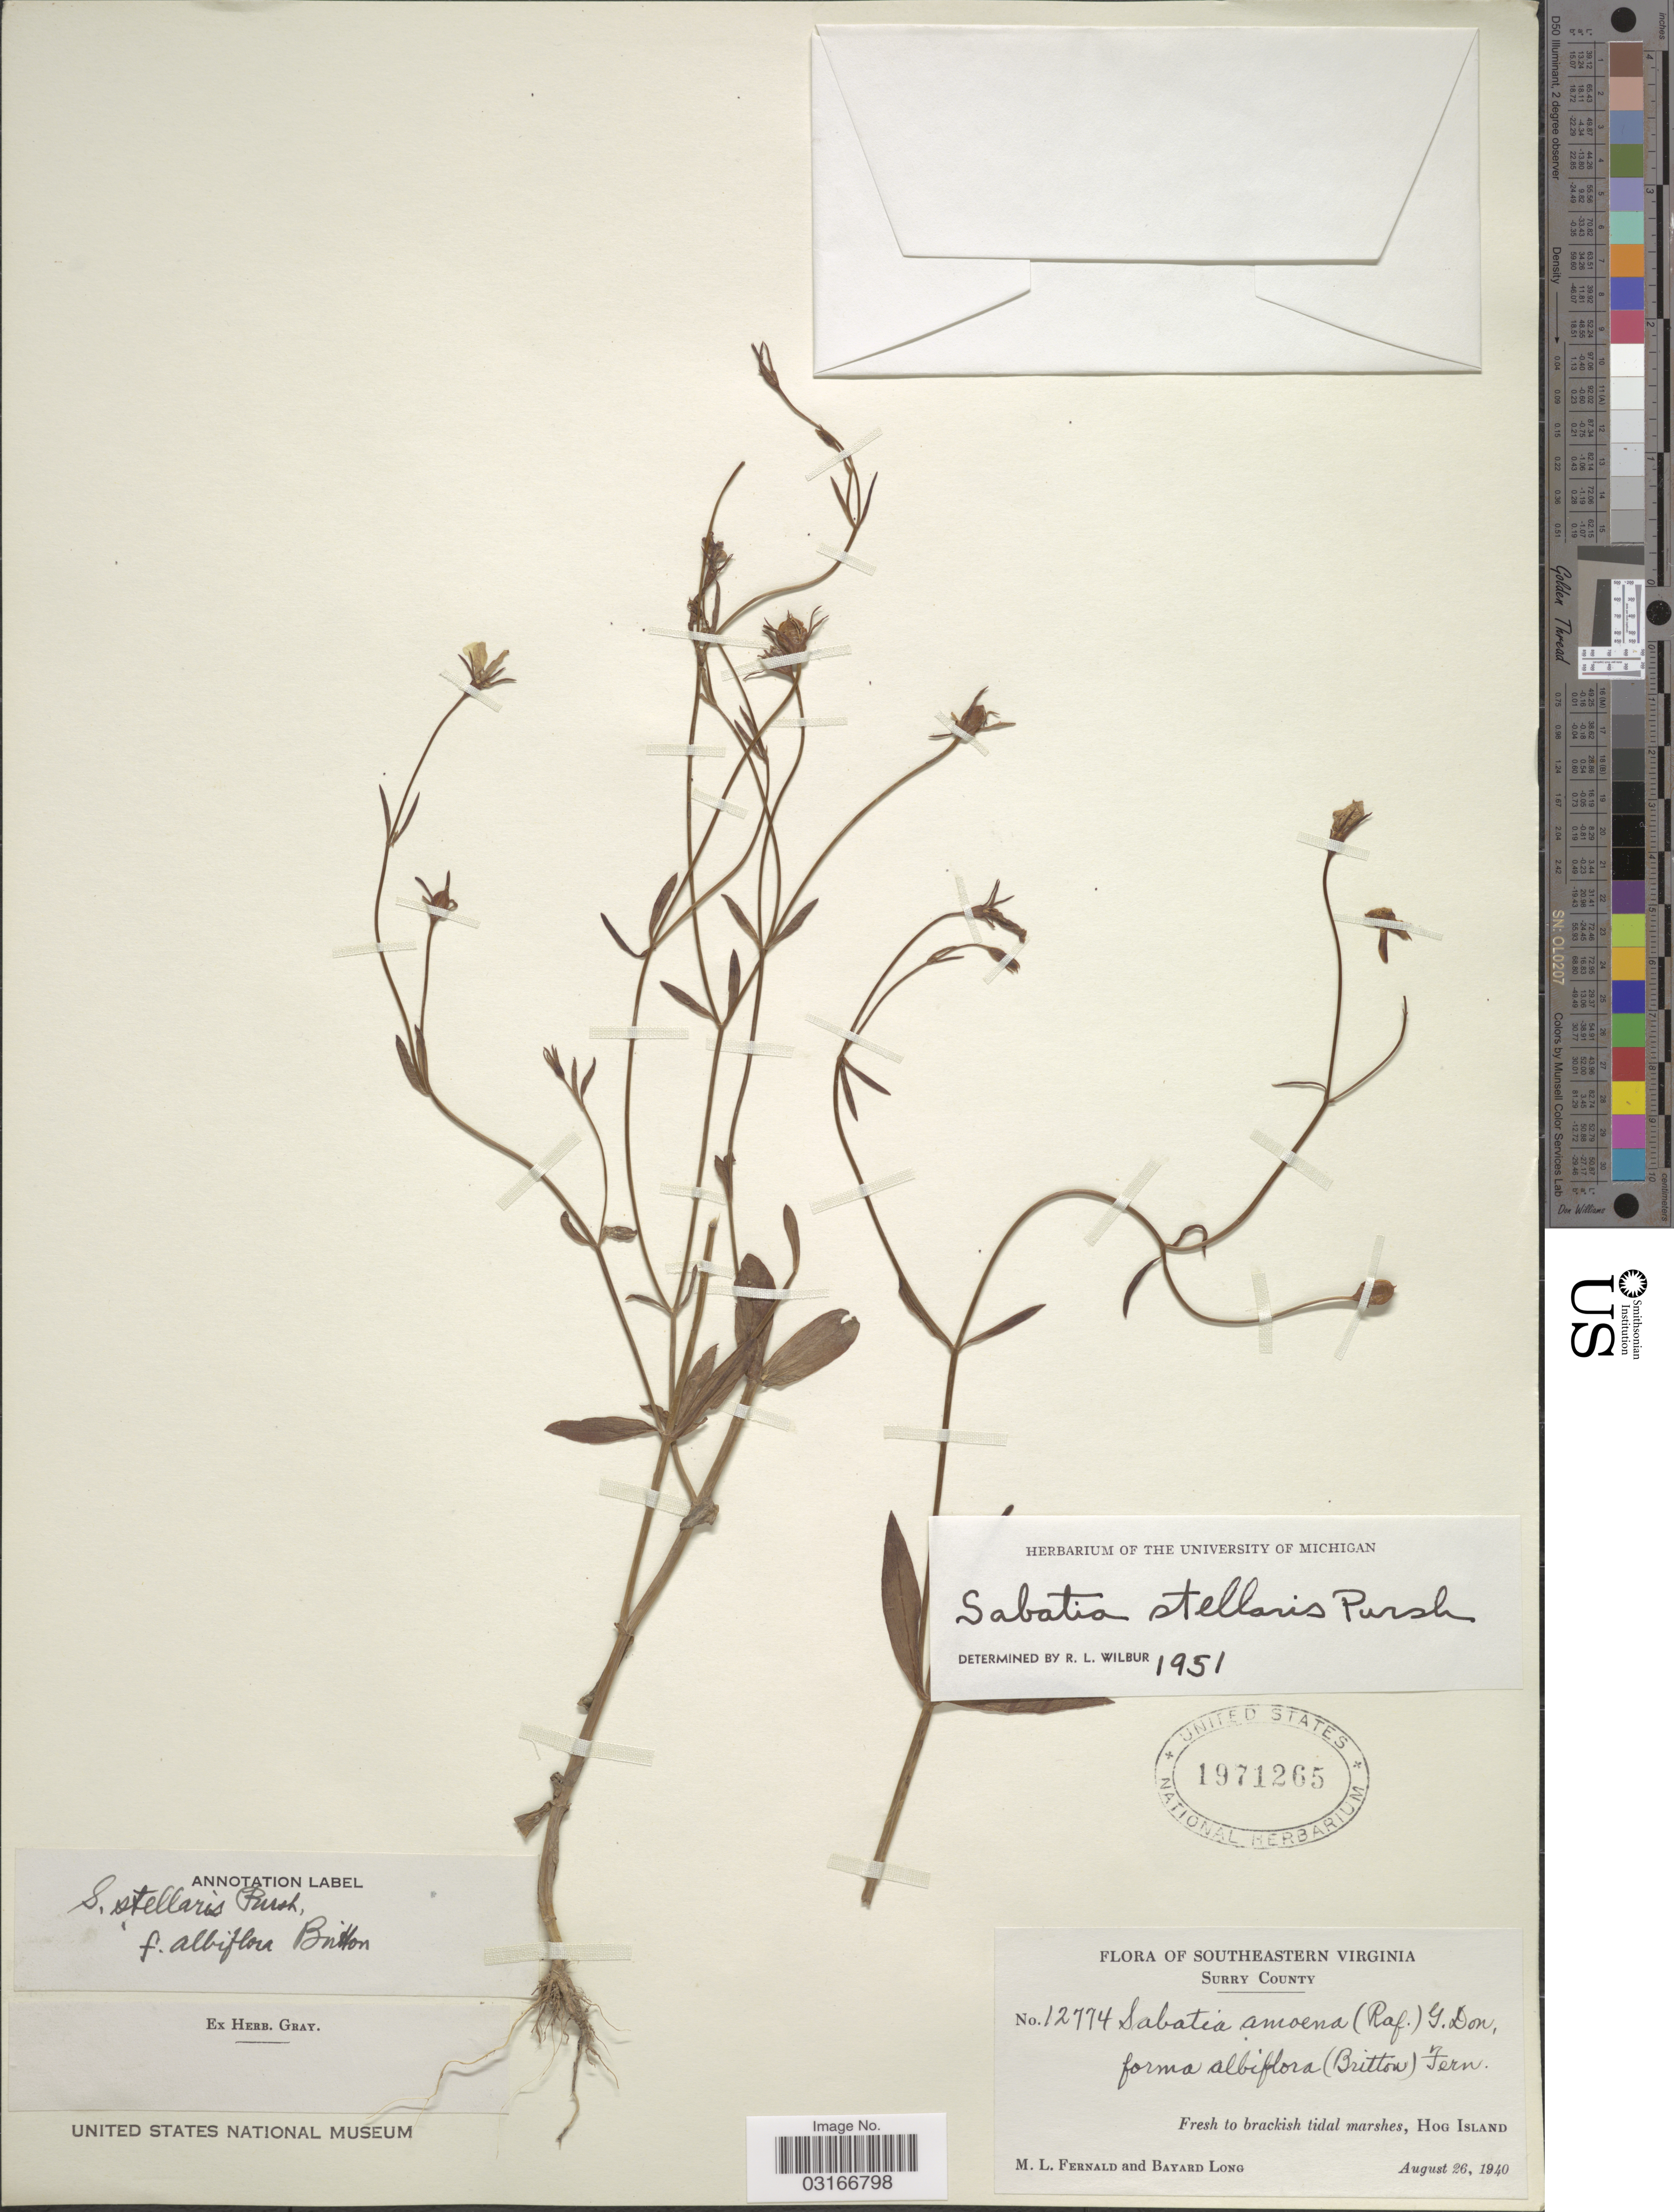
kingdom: Plantae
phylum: Tracheophyta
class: Magnoliopsida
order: Gentianales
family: Gentianaceae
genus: Sabatia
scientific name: Sabatia stellaris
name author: Pursh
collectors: M. L. Fernald & B. Long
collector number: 12774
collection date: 1940-08-26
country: United States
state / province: Virginia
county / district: Surry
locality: Southeastern Virginia. Surry County. Fresh to brackish tidal marshes, Hog Island.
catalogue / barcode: US 1971265